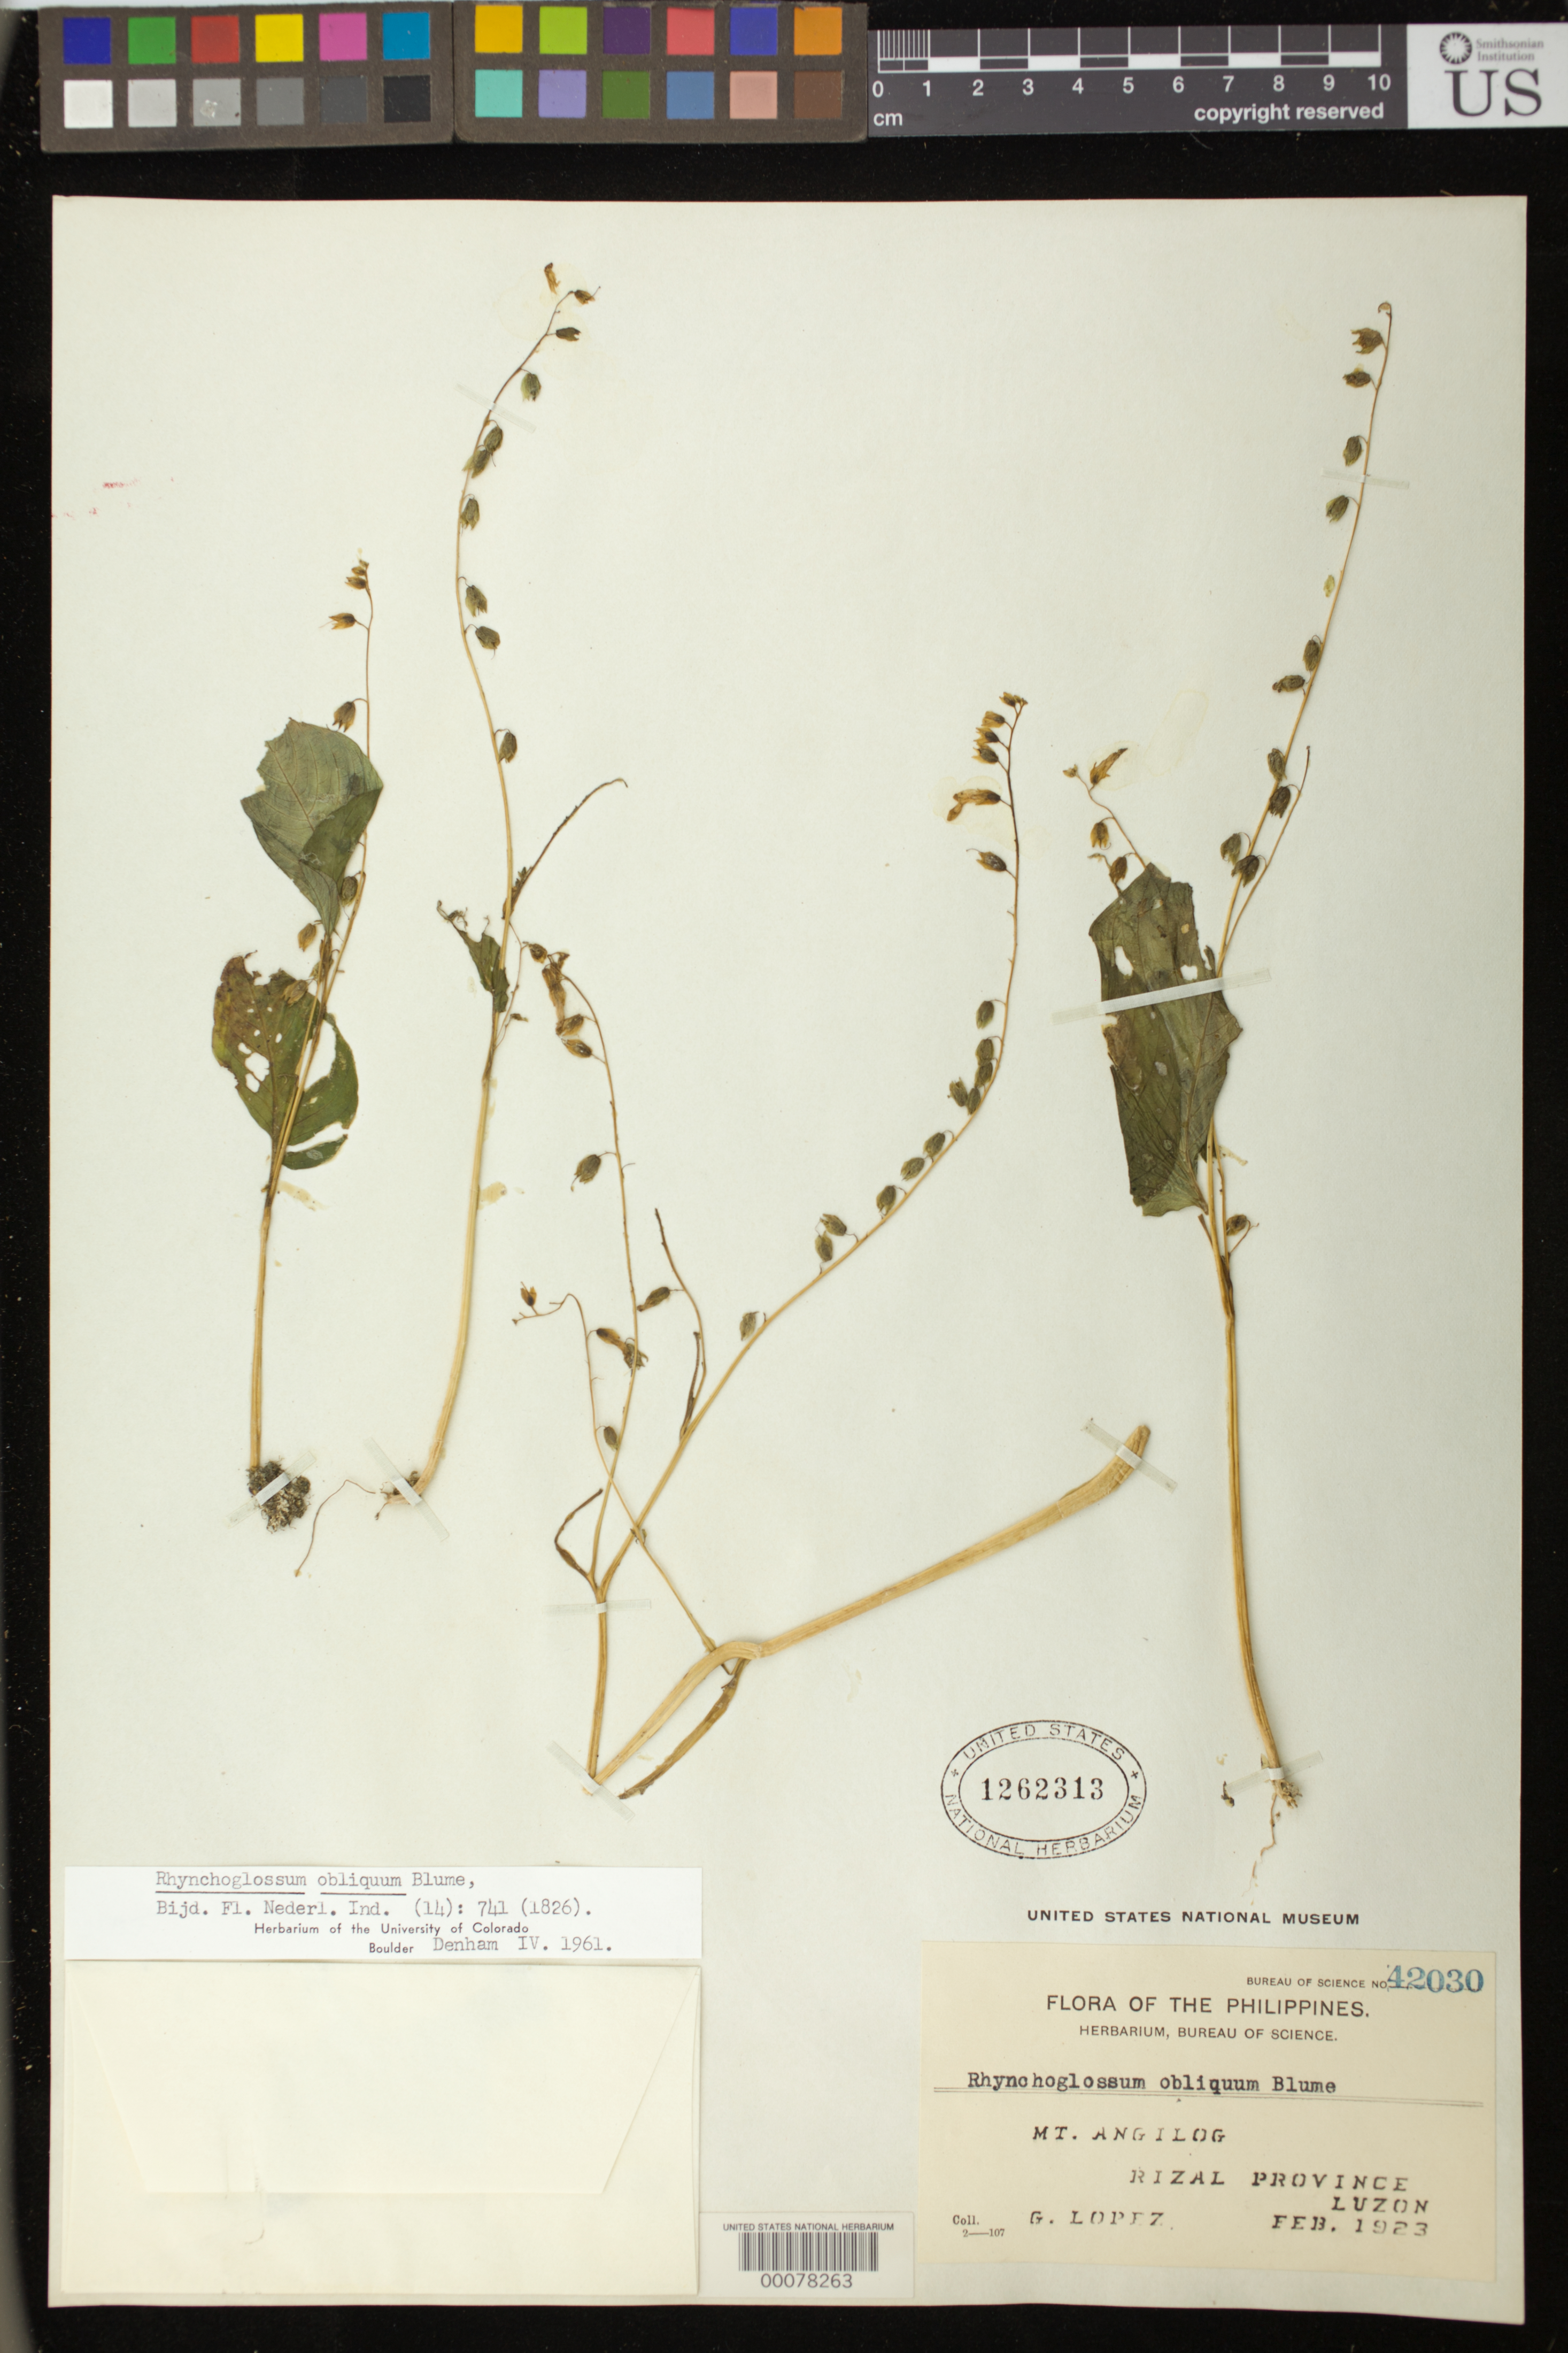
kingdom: Plantae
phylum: Tracheophyta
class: Magnoliopsida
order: Lamiales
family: Gesneriaceae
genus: Rhynchoglossum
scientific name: Rhynchoglossum obliquum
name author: Blume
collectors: G. Lopéz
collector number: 42030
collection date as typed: Feb 1923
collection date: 1923-02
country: Philippines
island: Luzon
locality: Rizal, Mt angilog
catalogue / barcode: US 1262313